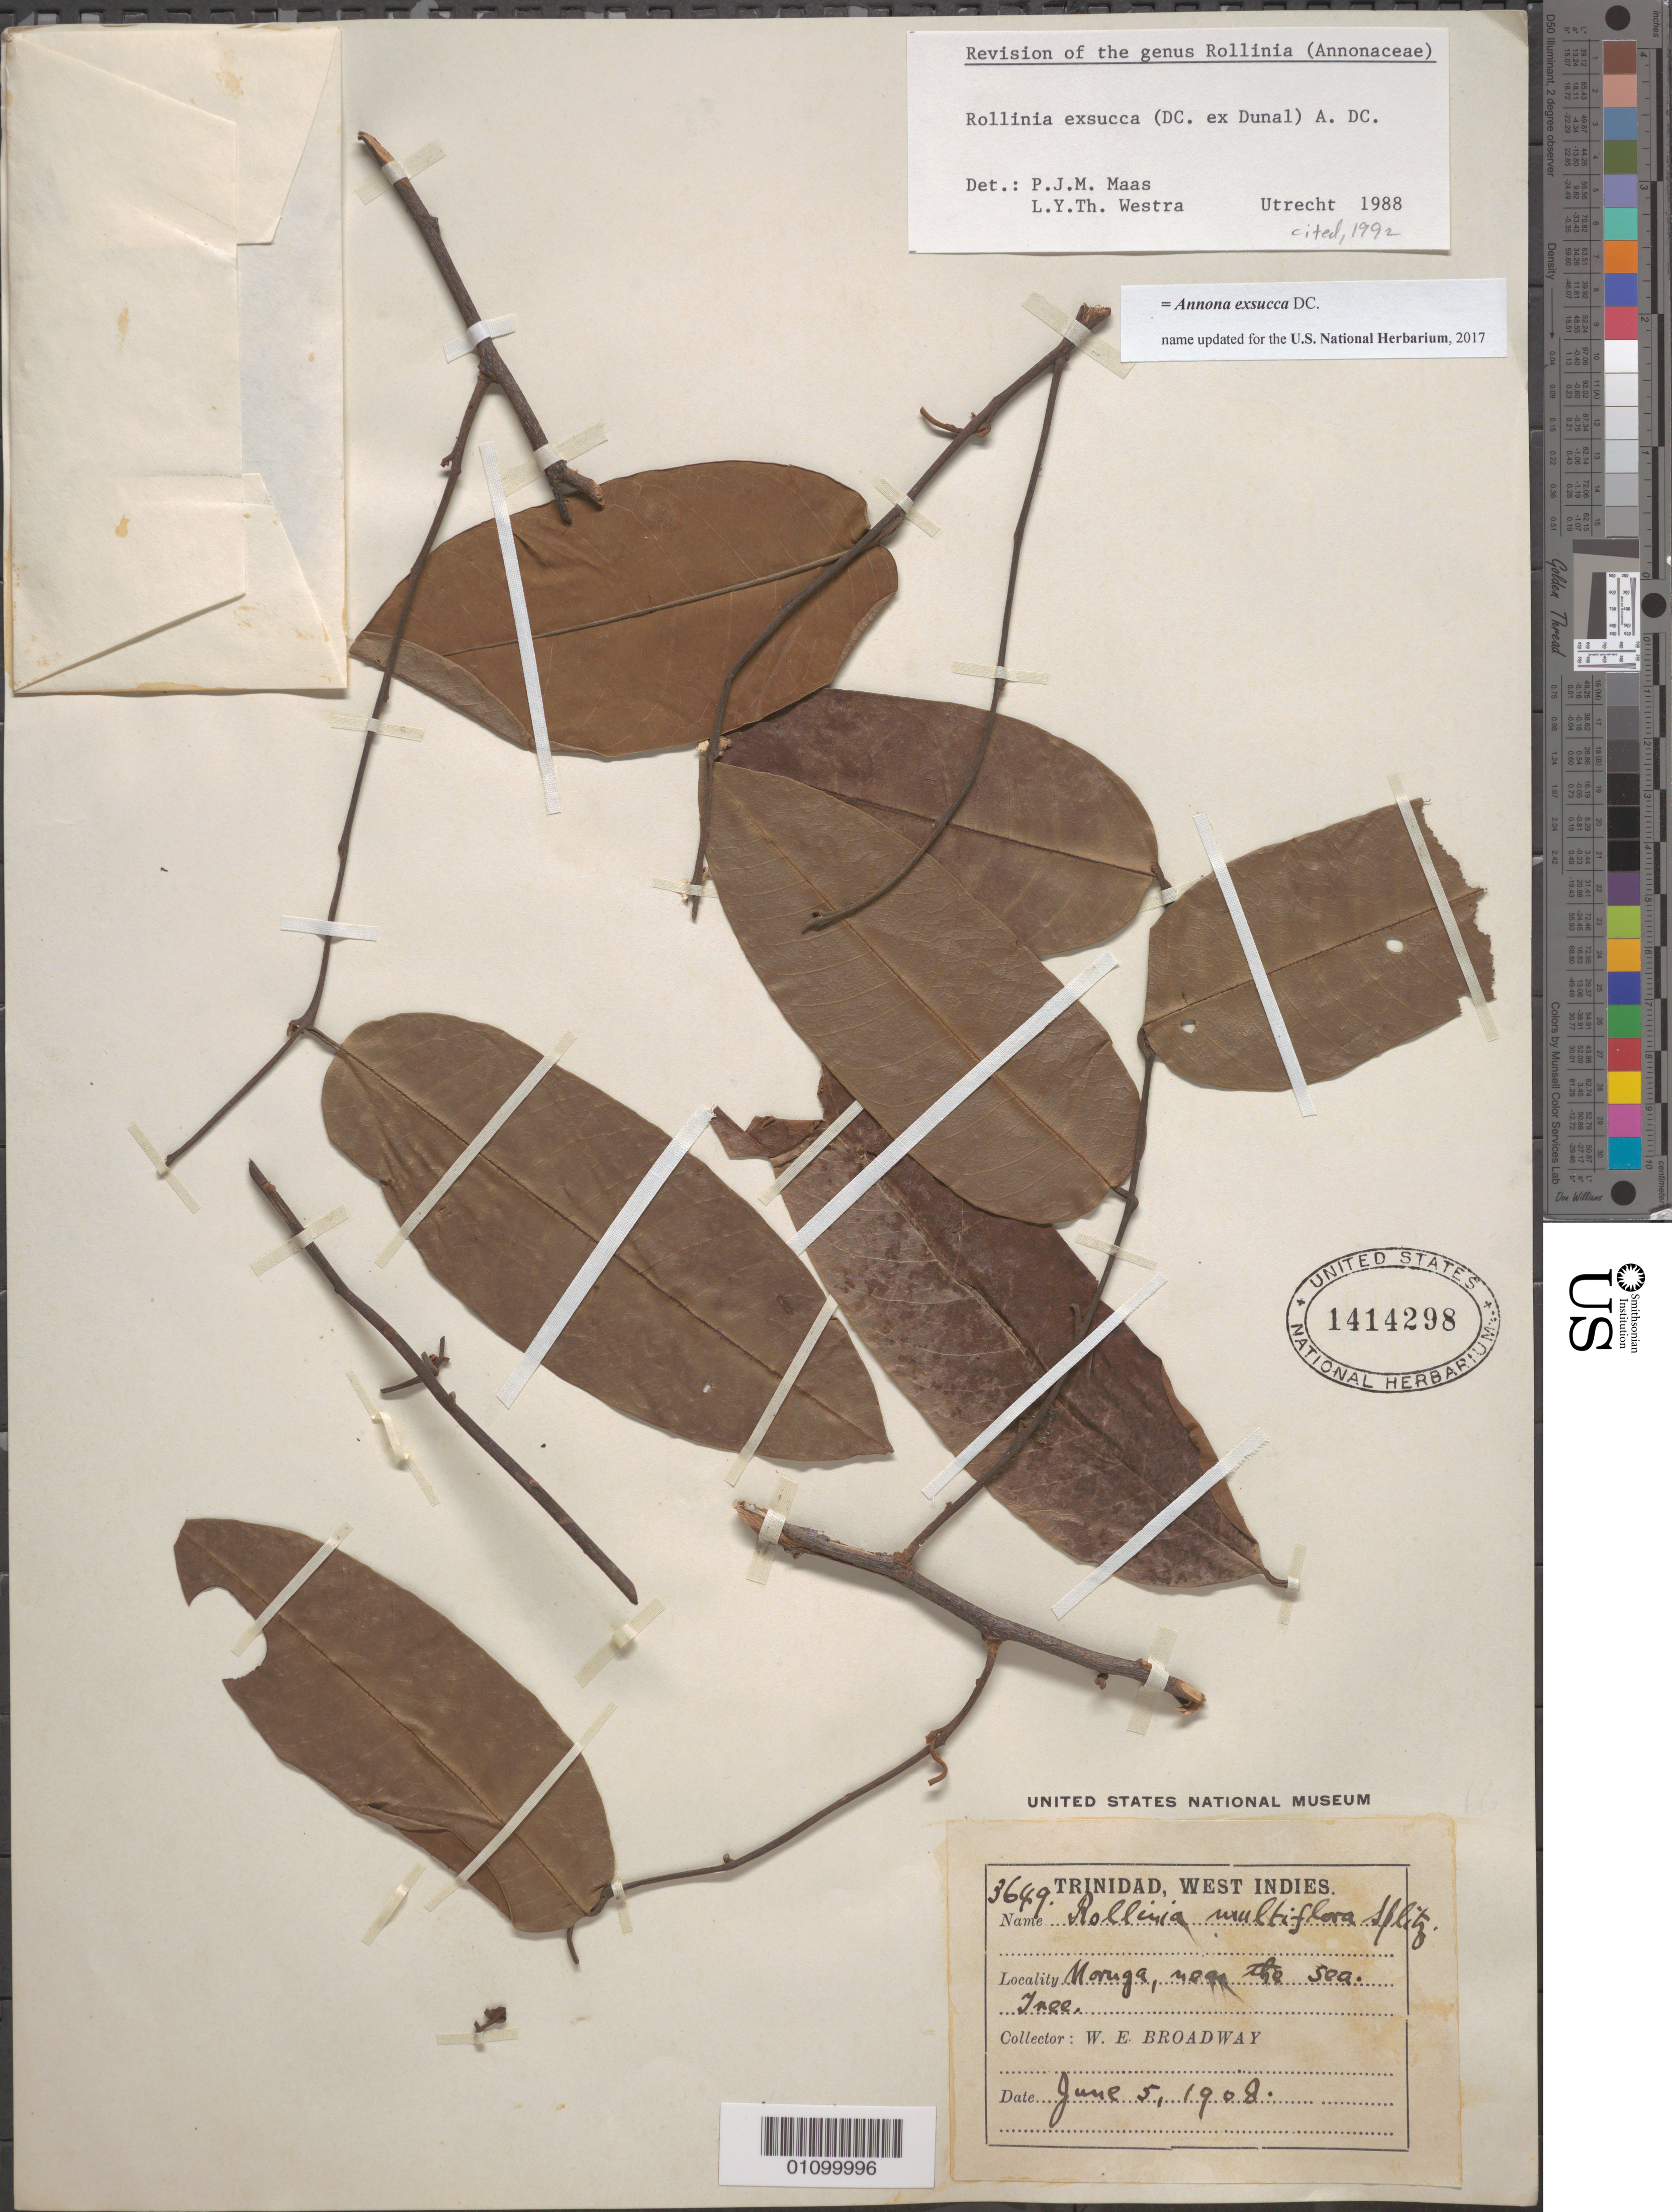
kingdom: Plantae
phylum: Tracheophyta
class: Magnoliopsida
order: Magnoliales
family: Annonaceae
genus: Annona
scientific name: Annona exsucca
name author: DC. ex Dunal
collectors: W. E. Broadway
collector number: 3649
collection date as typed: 05 Jun 1908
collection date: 1908-06-05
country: Trinidad and Tobago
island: Trinidad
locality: Moruga near the sea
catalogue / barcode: US 1414298